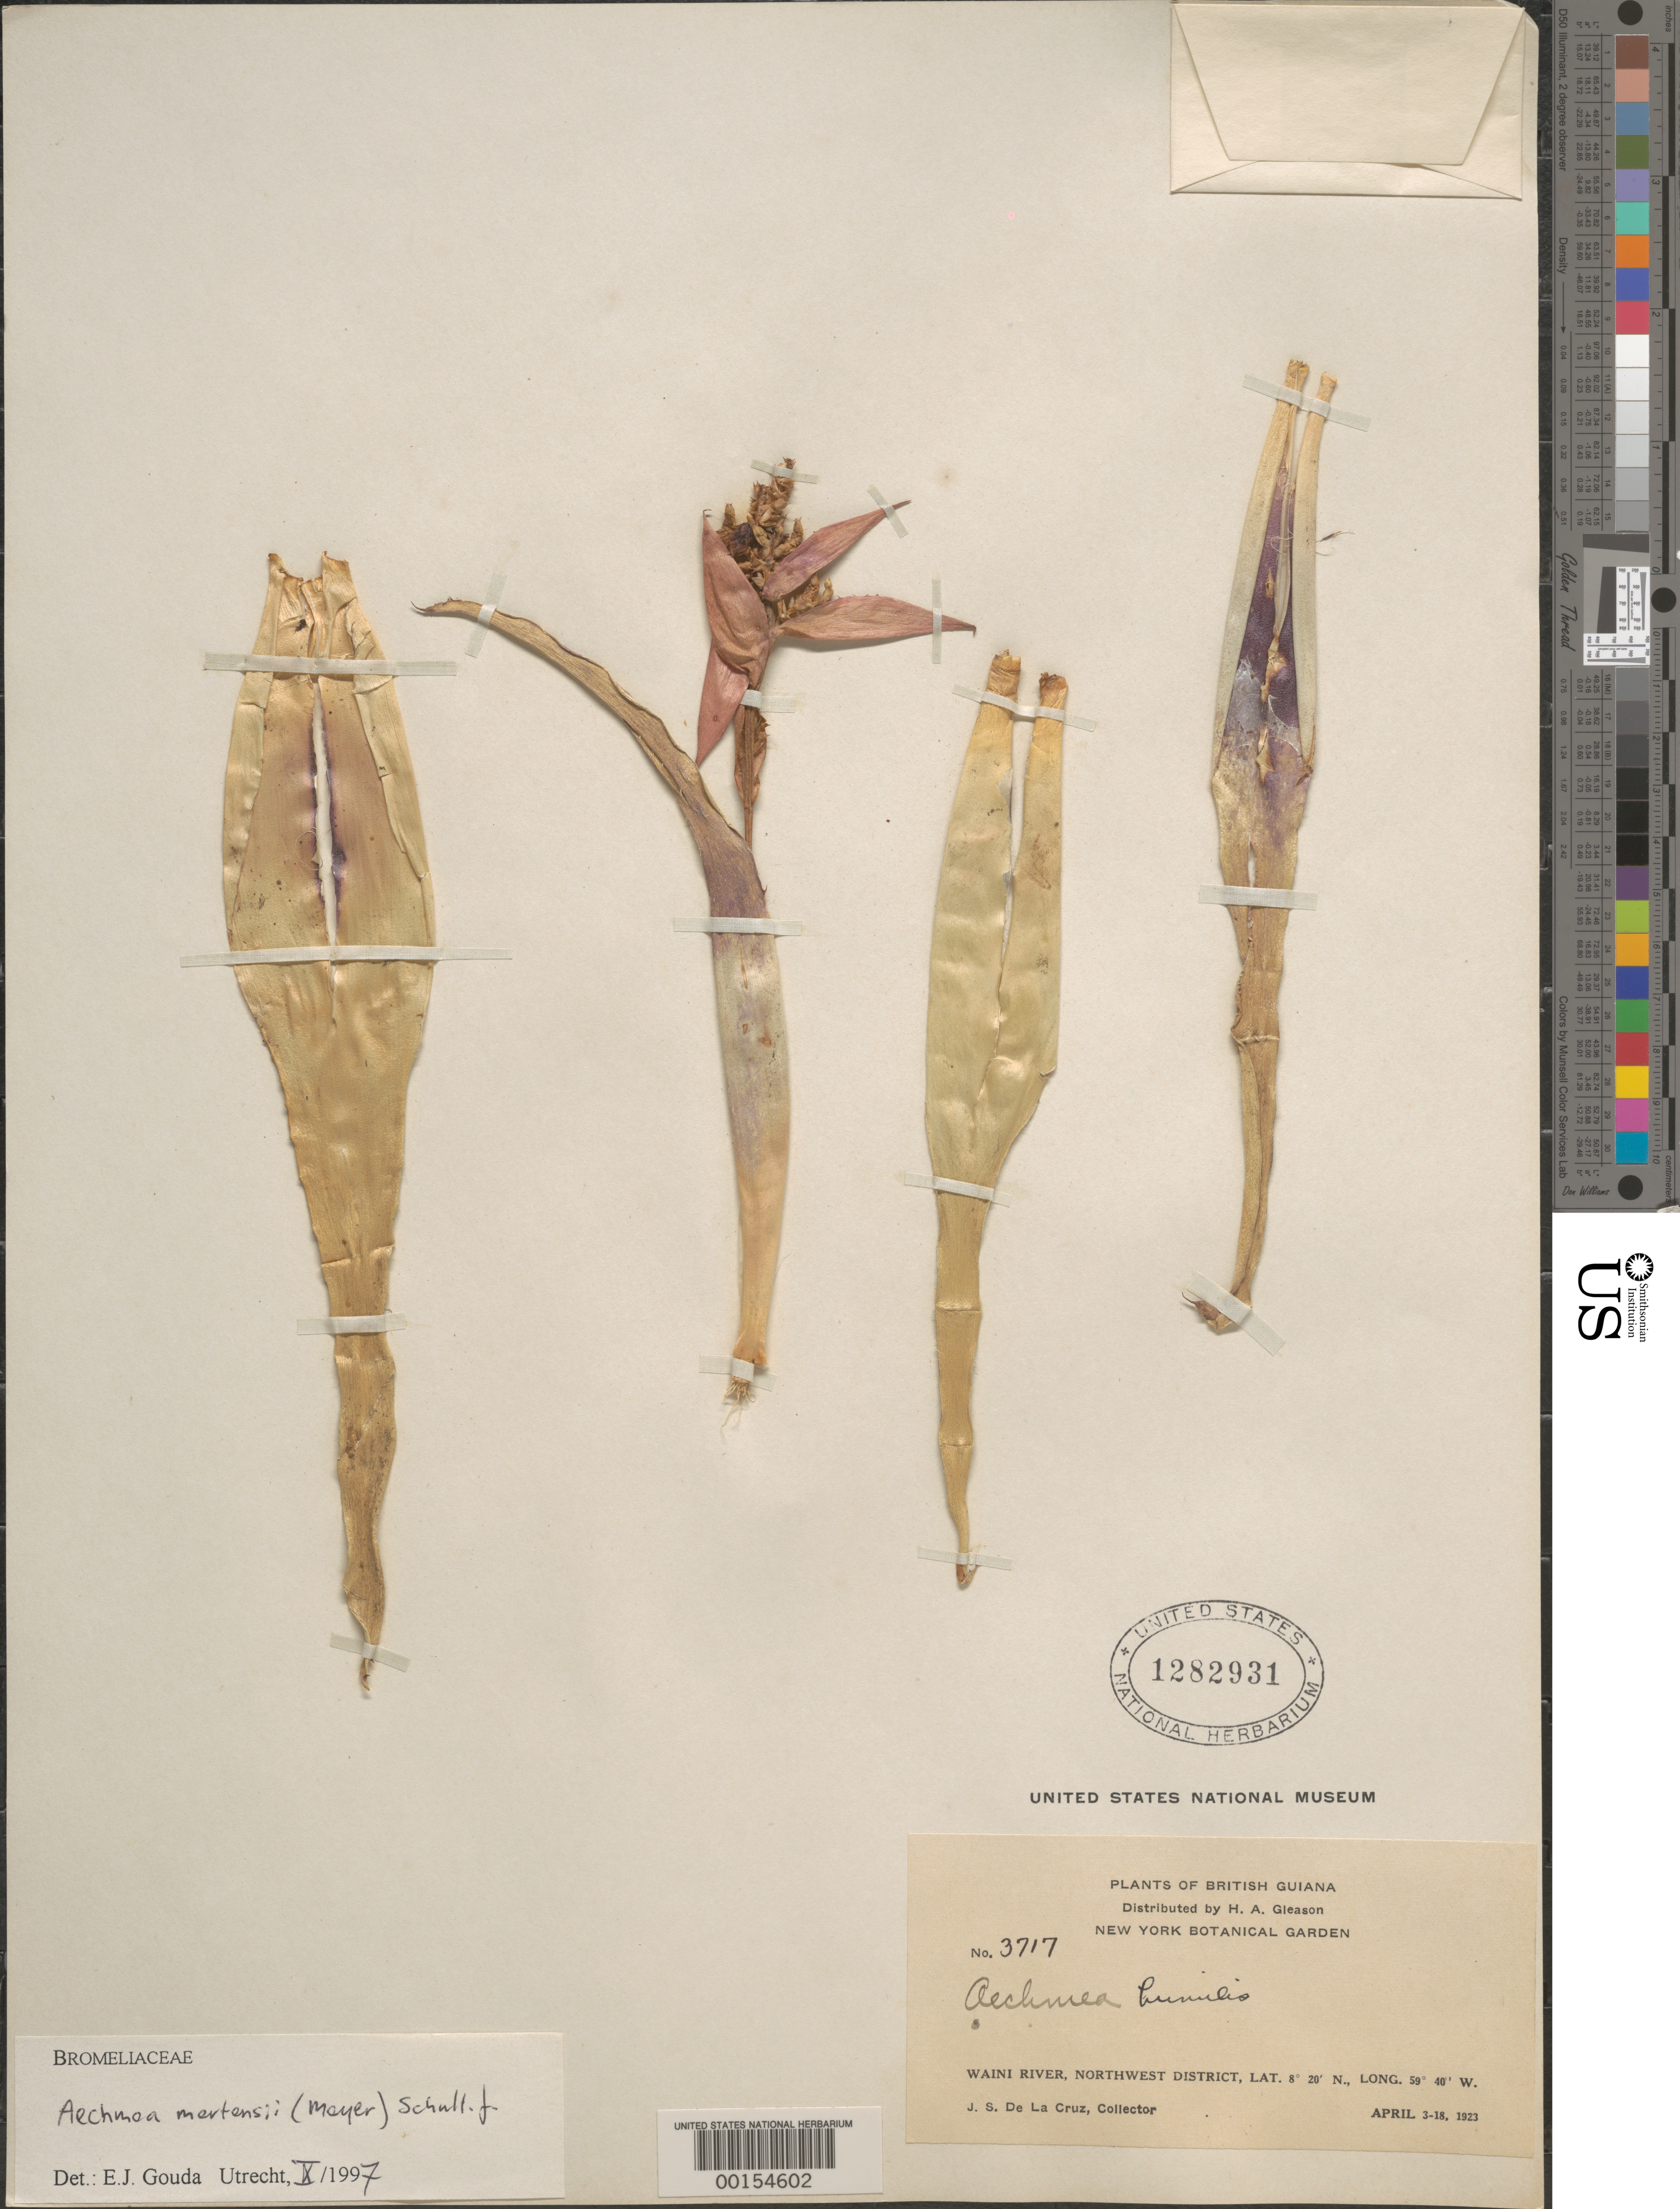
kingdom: Plantae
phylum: Tracheophyta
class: Liliopsida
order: Poales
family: Bromeliaceae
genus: Aechmea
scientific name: Aechmea mertensii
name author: (G. Mey.) Schult. & Schult. f.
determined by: Gouda, E. J.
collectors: J. S. de la Cruz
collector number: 3717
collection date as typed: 3-Apr-23 to 18-Apr-23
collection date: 1923-04-03/1923-04-18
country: Guyana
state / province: Barima-Waini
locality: Waini R., NW District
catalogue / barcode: US 1282931